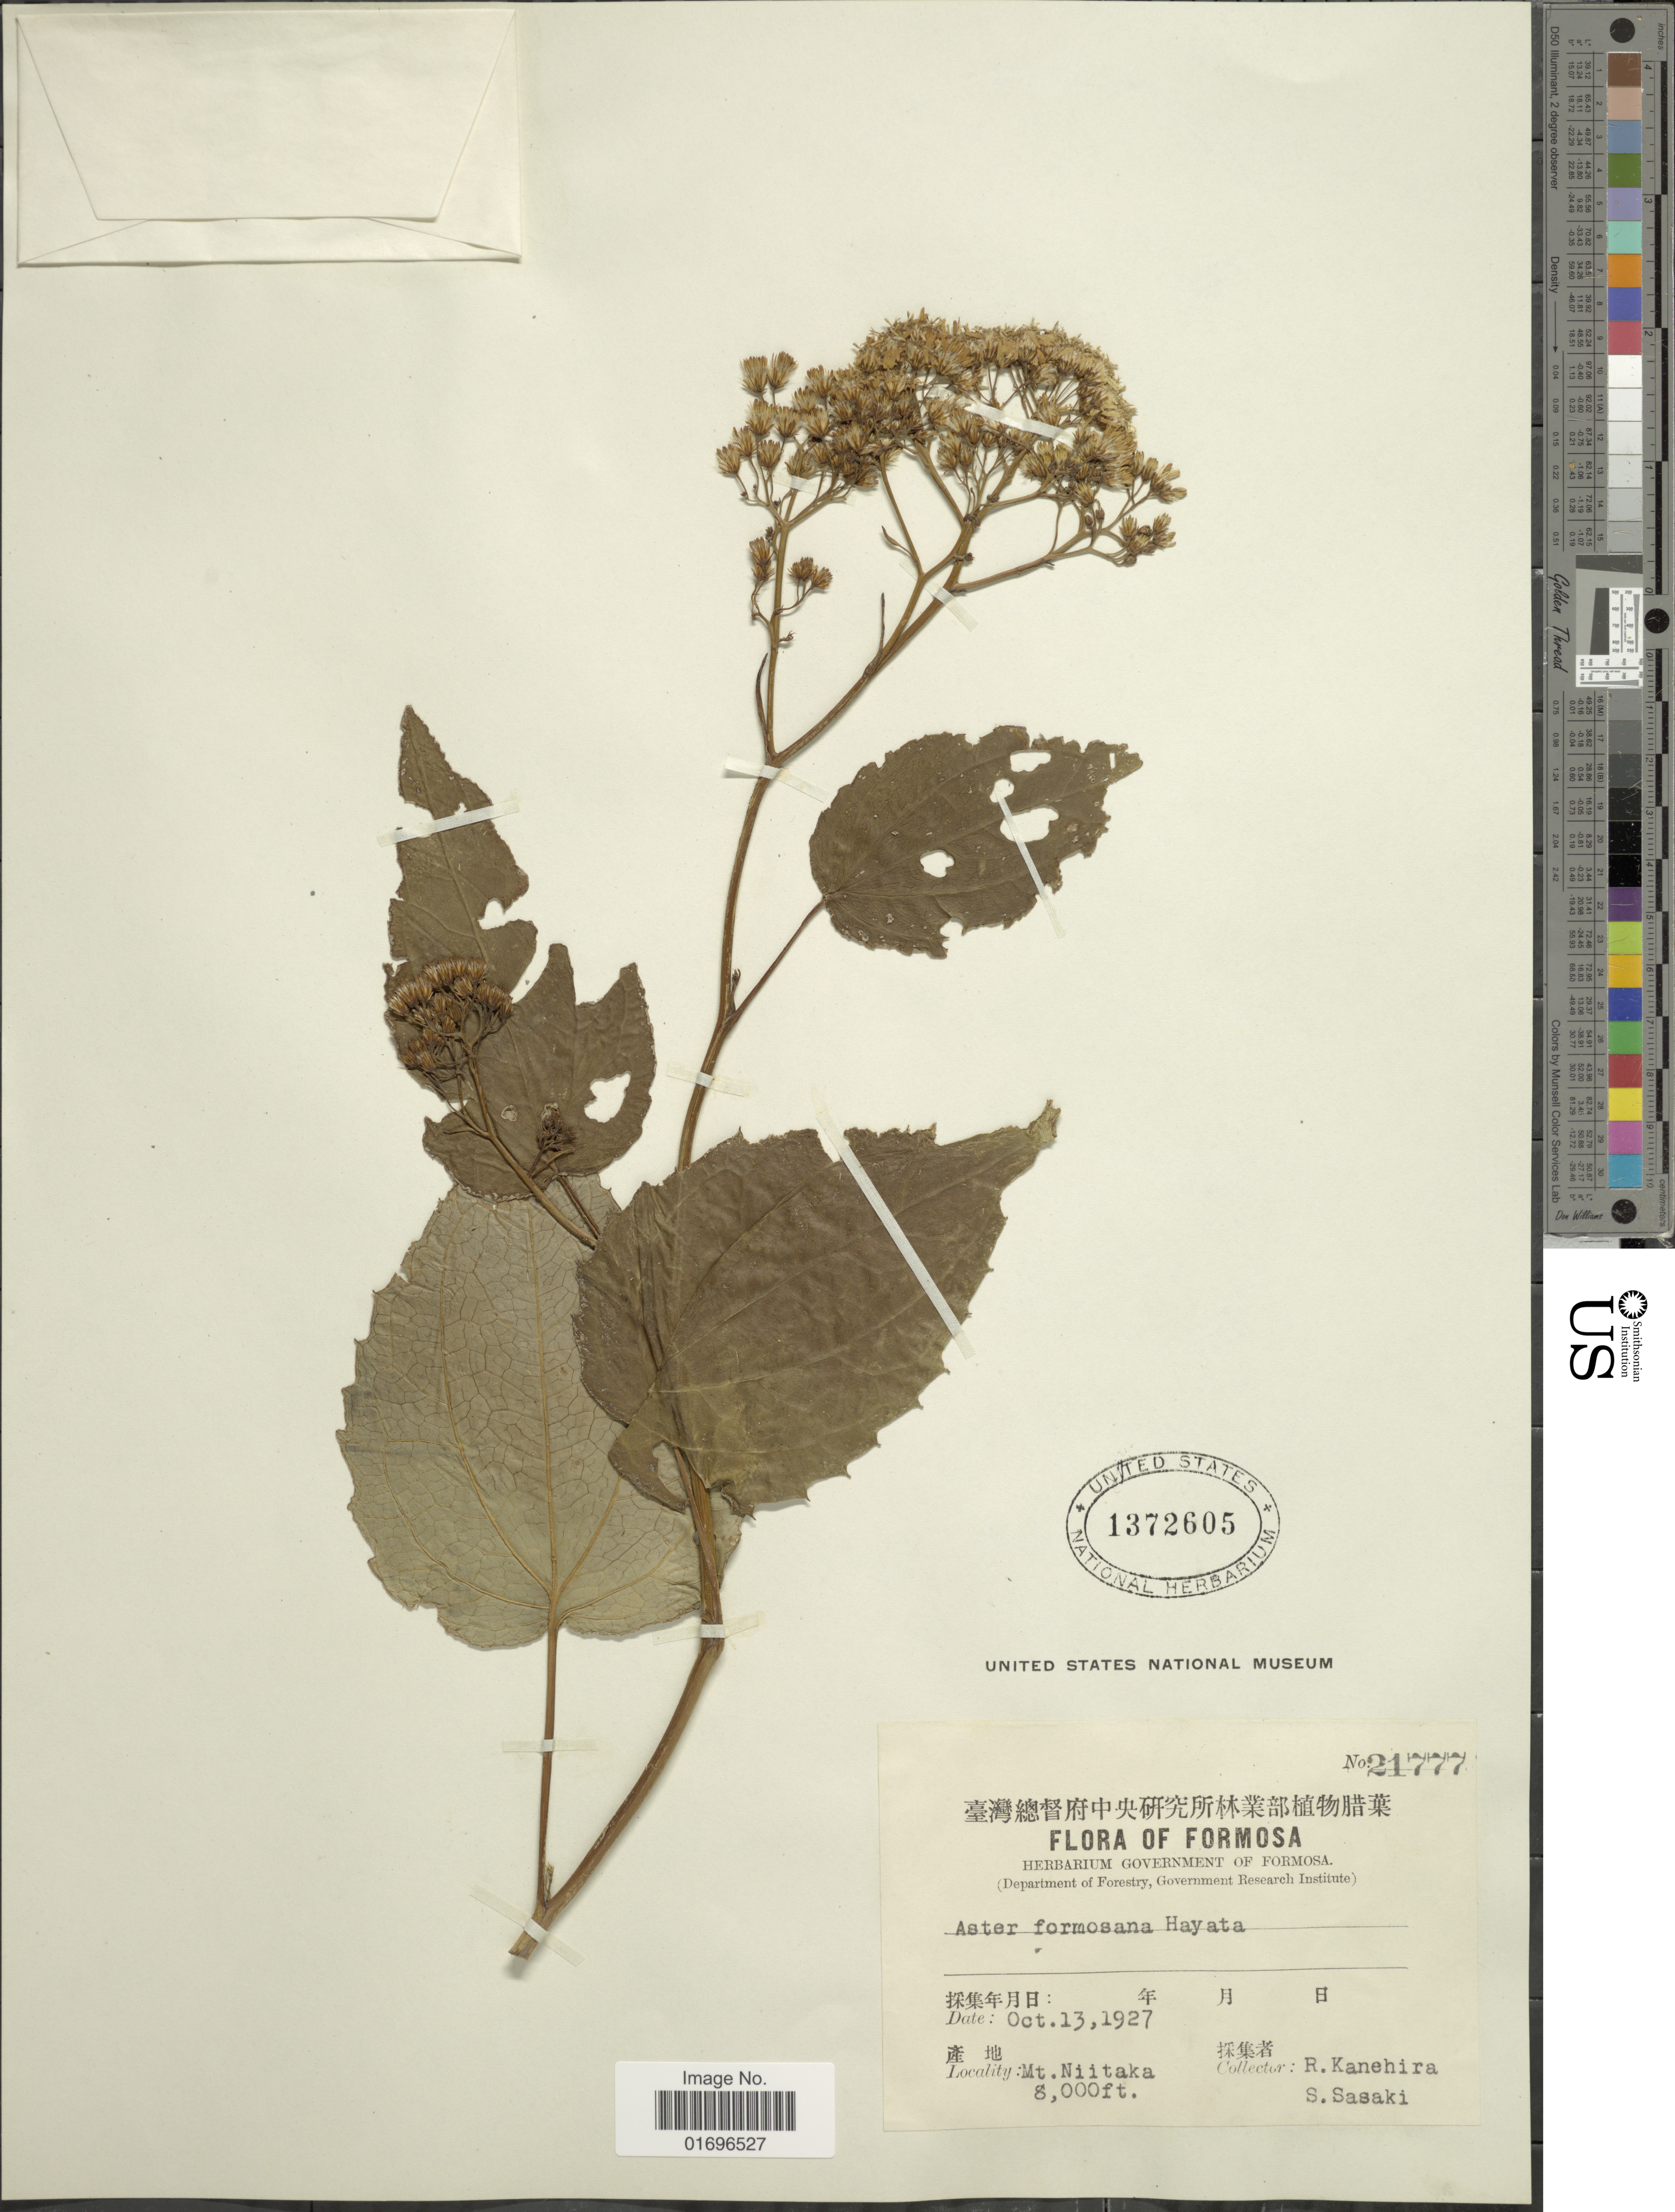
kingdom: Plantae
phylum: Tracheophyta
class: Magnoliopsida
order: Asterales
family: Asteraceae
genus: Aster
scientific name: Aster formosanus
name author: Hayata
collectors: R. Kanehira & S. Sasaki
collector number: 21777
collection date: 1927-10-13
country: Taiwan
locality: Formosa. Mt. Niitaka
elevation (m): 2438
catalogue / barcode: US 1372605